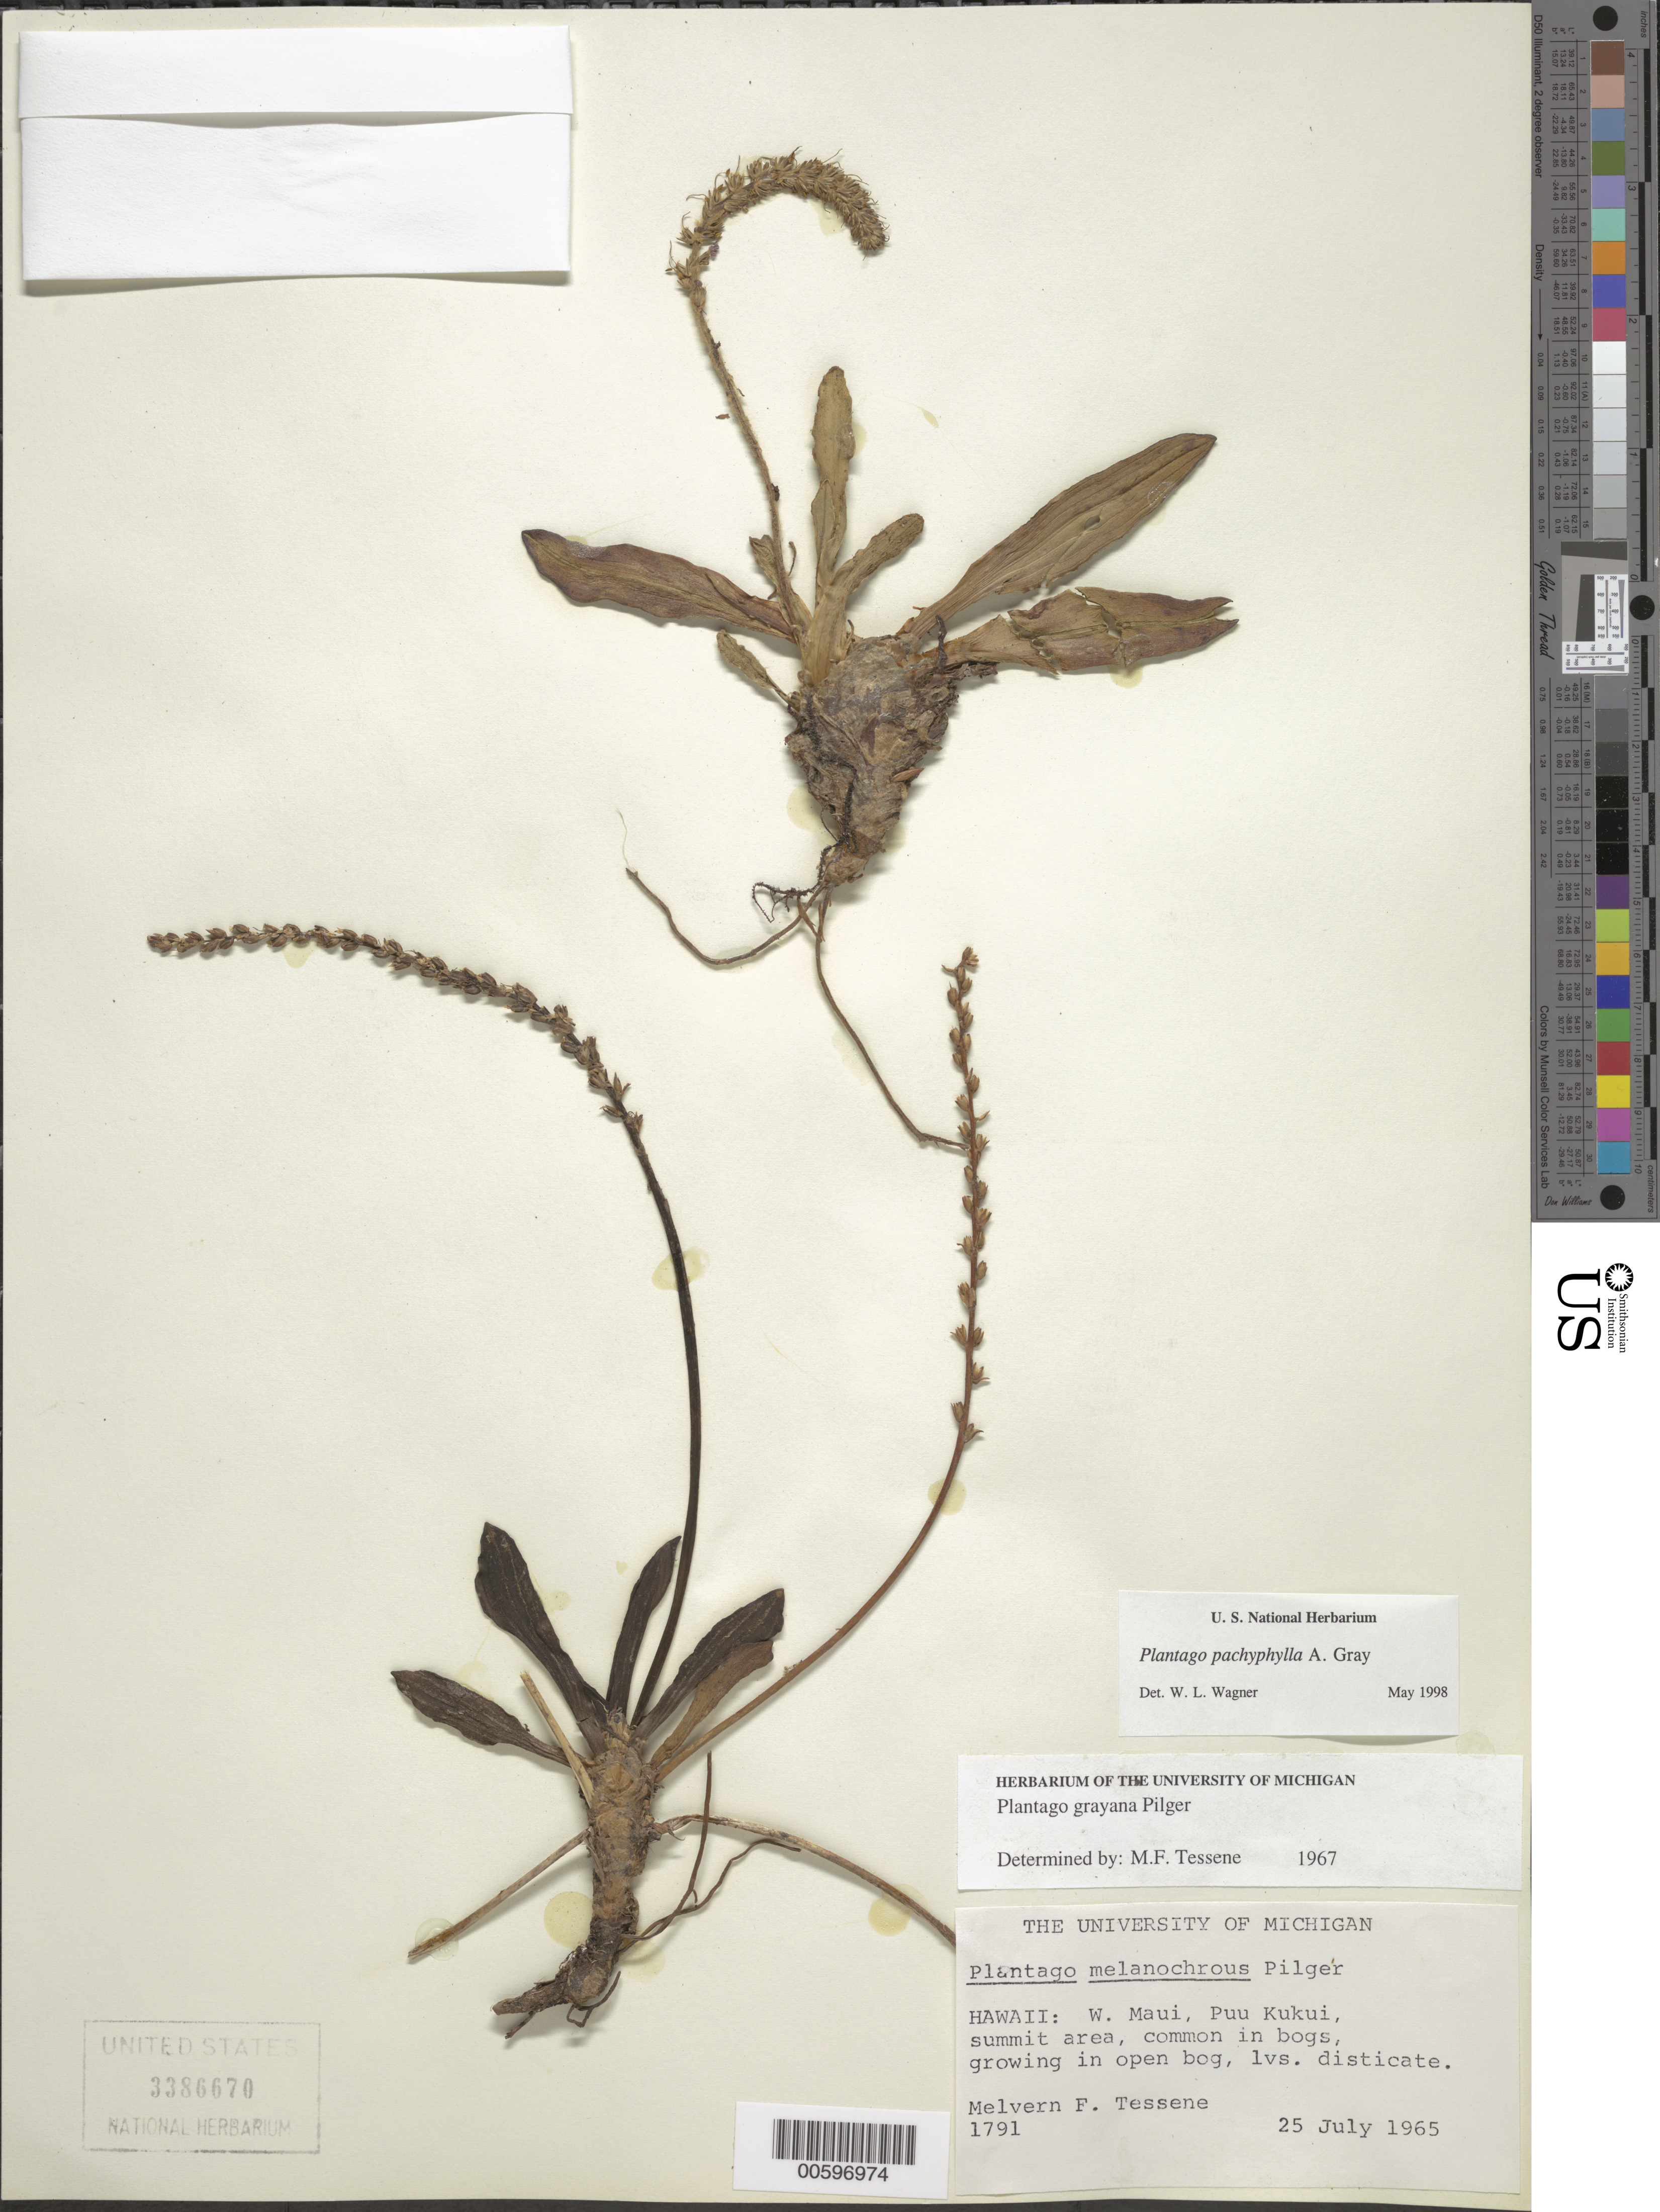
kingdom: Plantae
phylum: Tracheophyta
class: Magnoliopsida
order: Lamiales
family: Plantaginaceae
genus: Plantago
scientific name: Plantago pachyphylla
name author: A. Gray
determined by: Wagner, W. L., (BOT), Smithsonian Institution - National Museum of Natural History (UNITED STATES)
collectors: M. Tessene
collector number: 1791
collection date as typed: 25 Jul 1965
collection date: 1965-07-25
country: United States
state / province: Hawaii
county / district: Maui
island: Maui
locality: W Maui, Puu Kukui, summit area.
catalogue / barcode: US 3386670